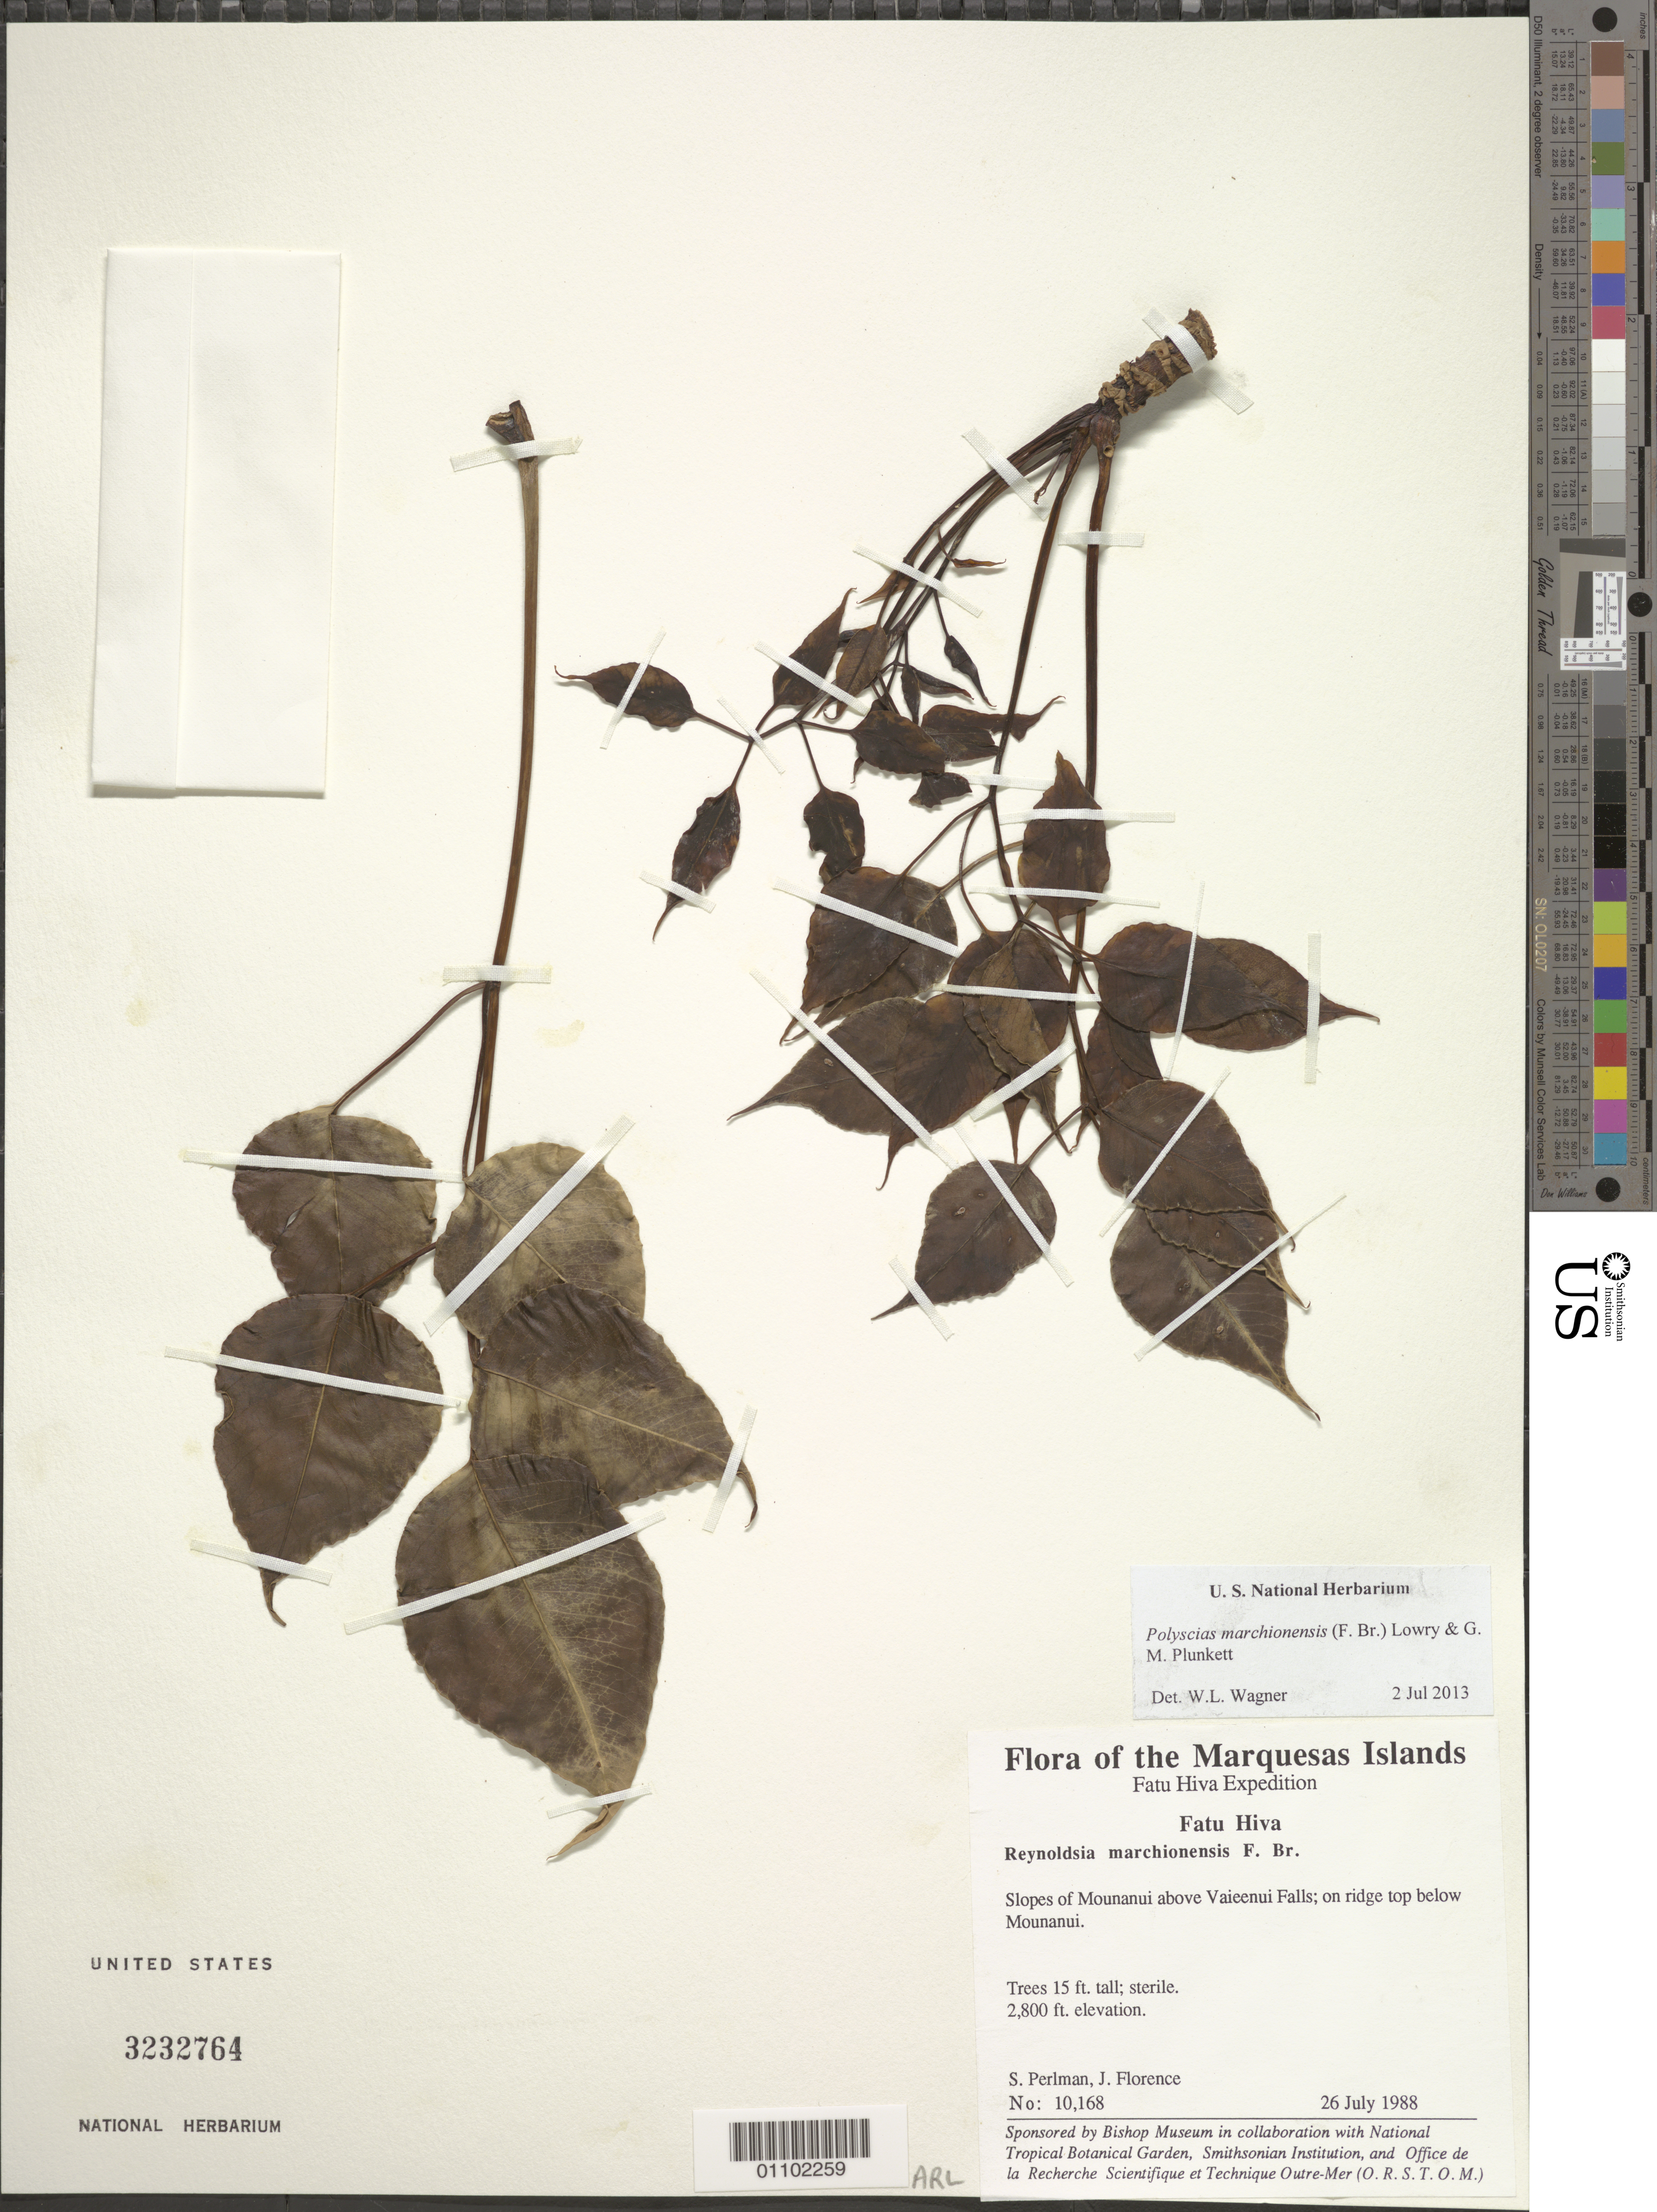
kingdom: Plantae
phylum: Tracheophyta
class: Magnoliopsida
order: Apiales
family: Araliaceae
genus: Polyscias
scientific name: Polyscias marchionensis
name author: (F. Br.) T.K. Lowery & G. M. Plunkett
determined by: Lorence, David H., (PTBG), National Tropical Botanical Garden (UNITED STATES)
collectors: S. P. Perlman & J. Florence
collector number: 10168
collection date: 1988-07-26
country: French Polynesia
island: Fatu Hiva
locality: Slopes of Mounanui above Vaieenui Falls, on ridge top, below Maunanui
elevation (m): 853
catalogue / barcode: US 3232764